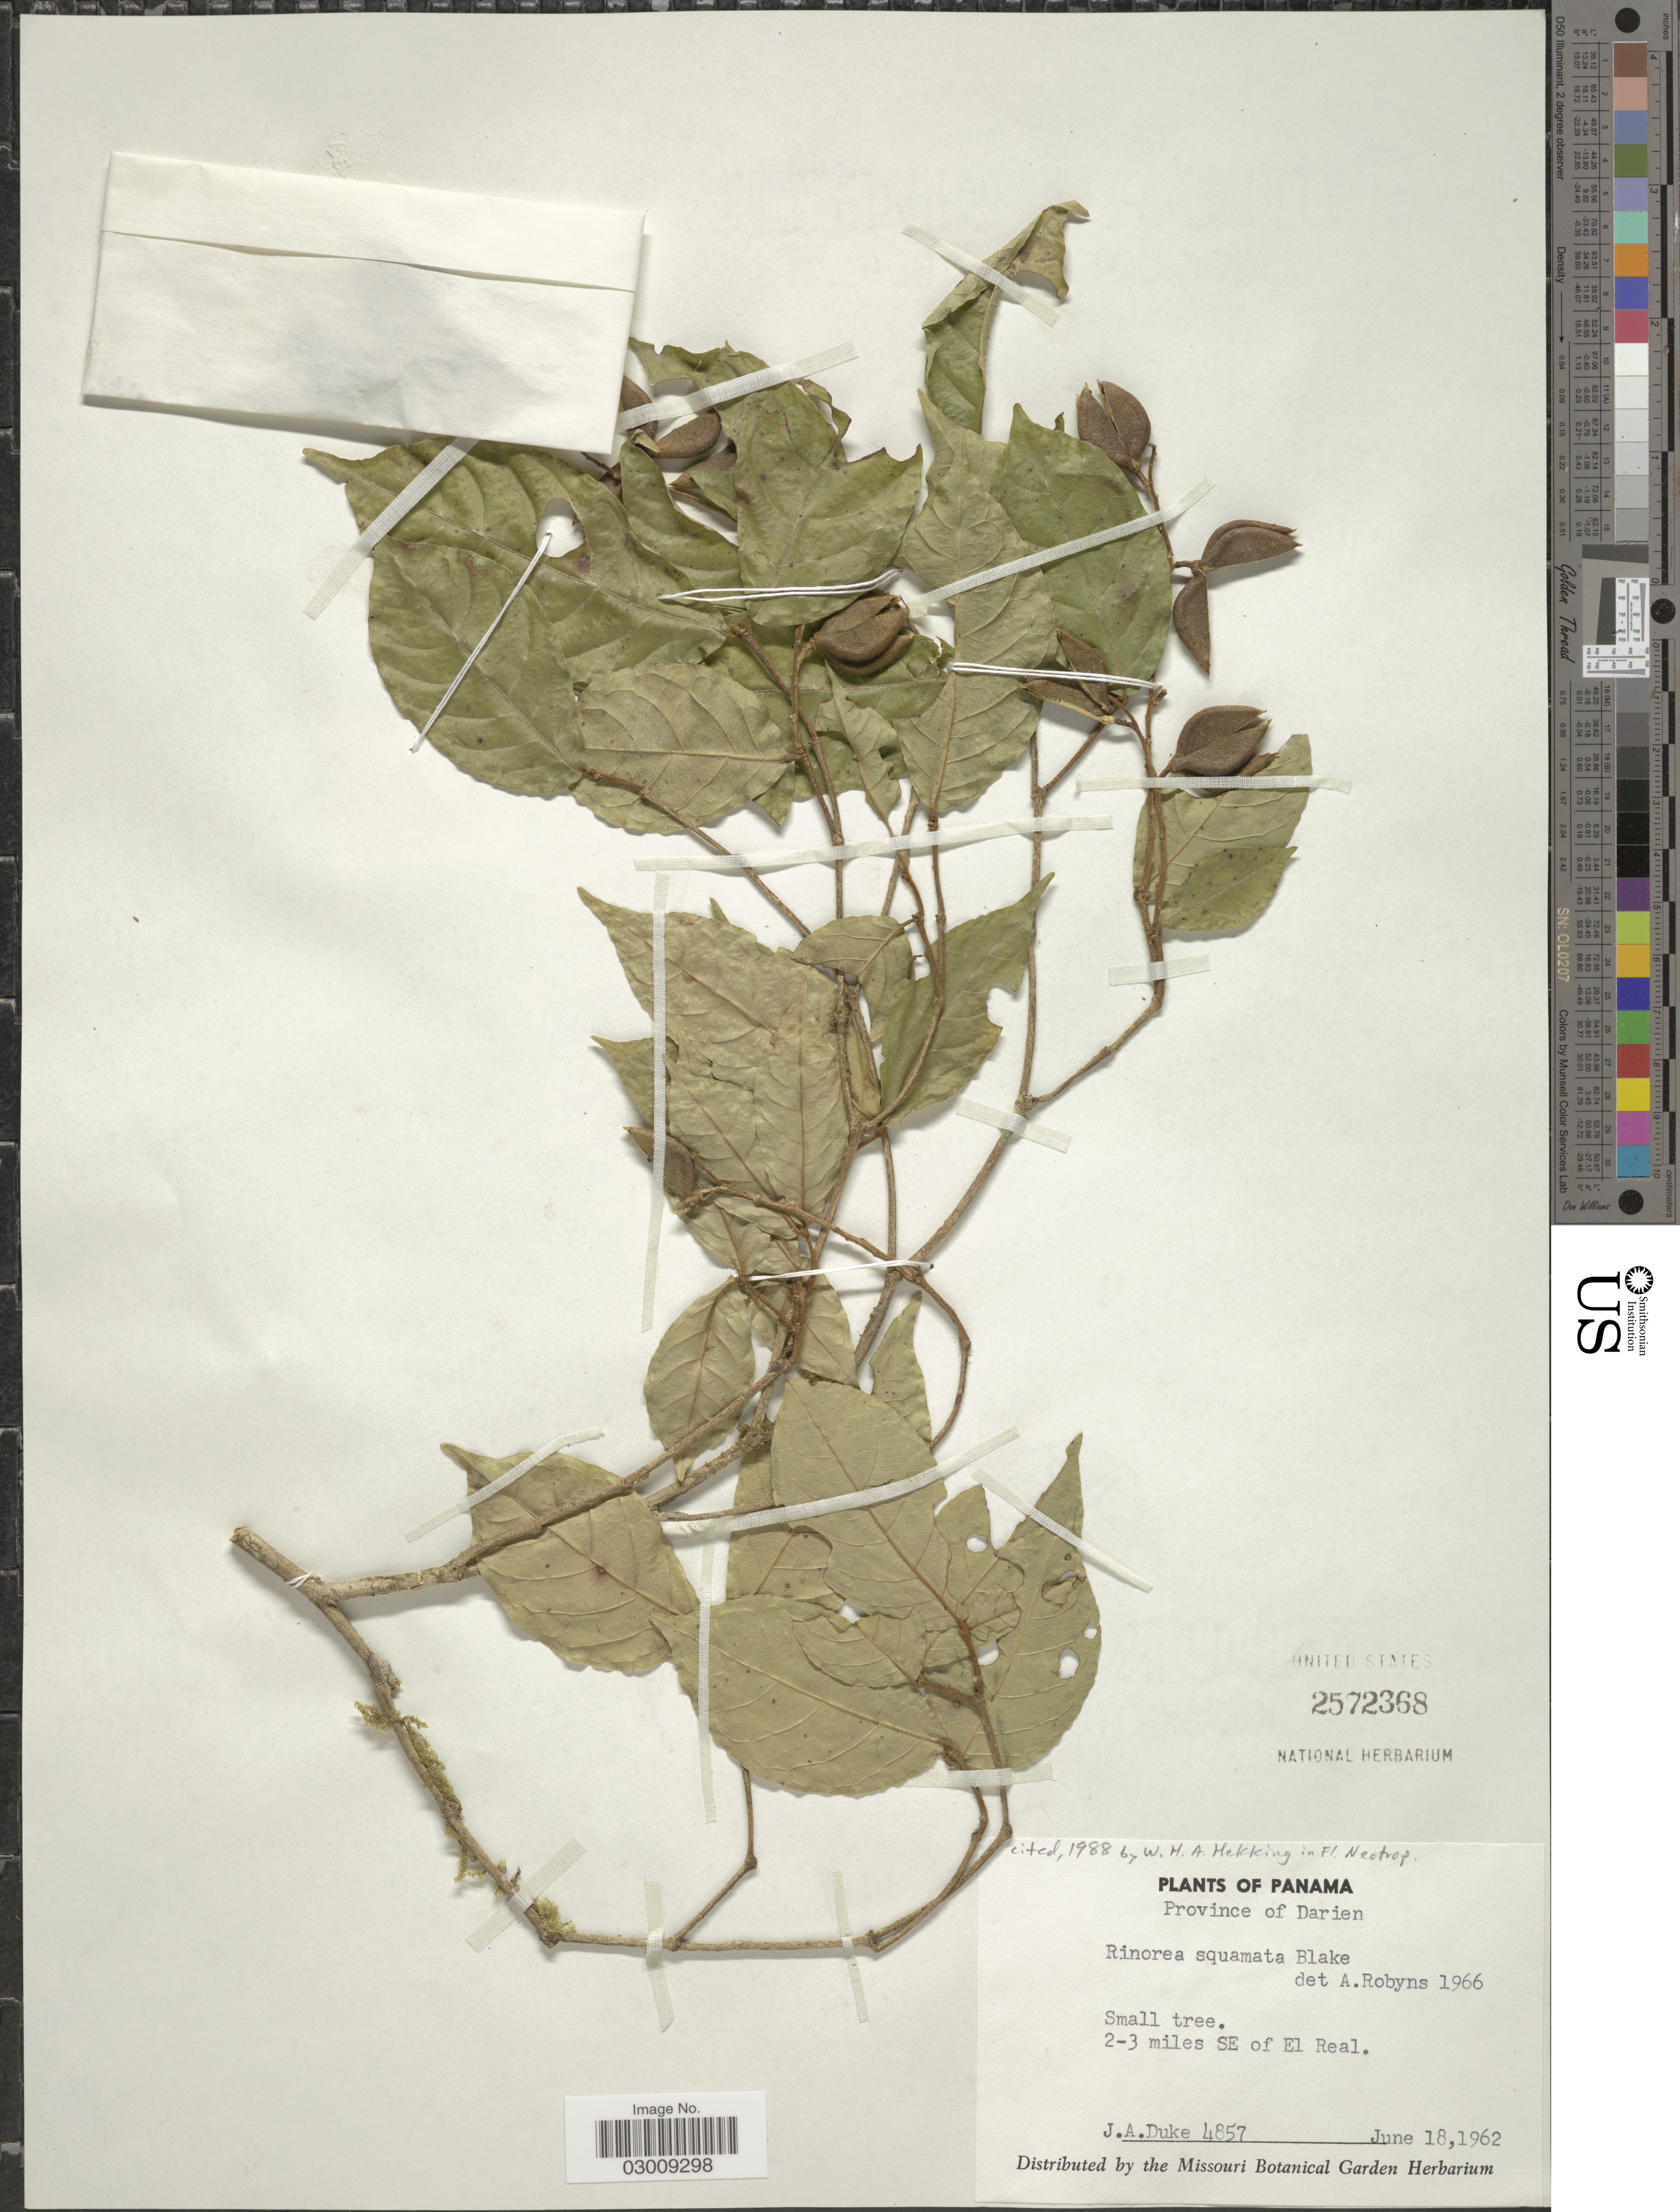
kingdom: Plantae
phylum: Tracheophyta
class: Magnoliopsida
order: Malpighiales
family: Violaceae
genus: Rinorea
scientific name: Rinorea squamata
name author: S.F. Blake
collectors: J. A. Duke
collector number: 4857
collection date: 1962-06-18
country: Panama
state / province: Darién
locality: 2-3 miles SE of El Real.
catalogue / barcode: US 2572368